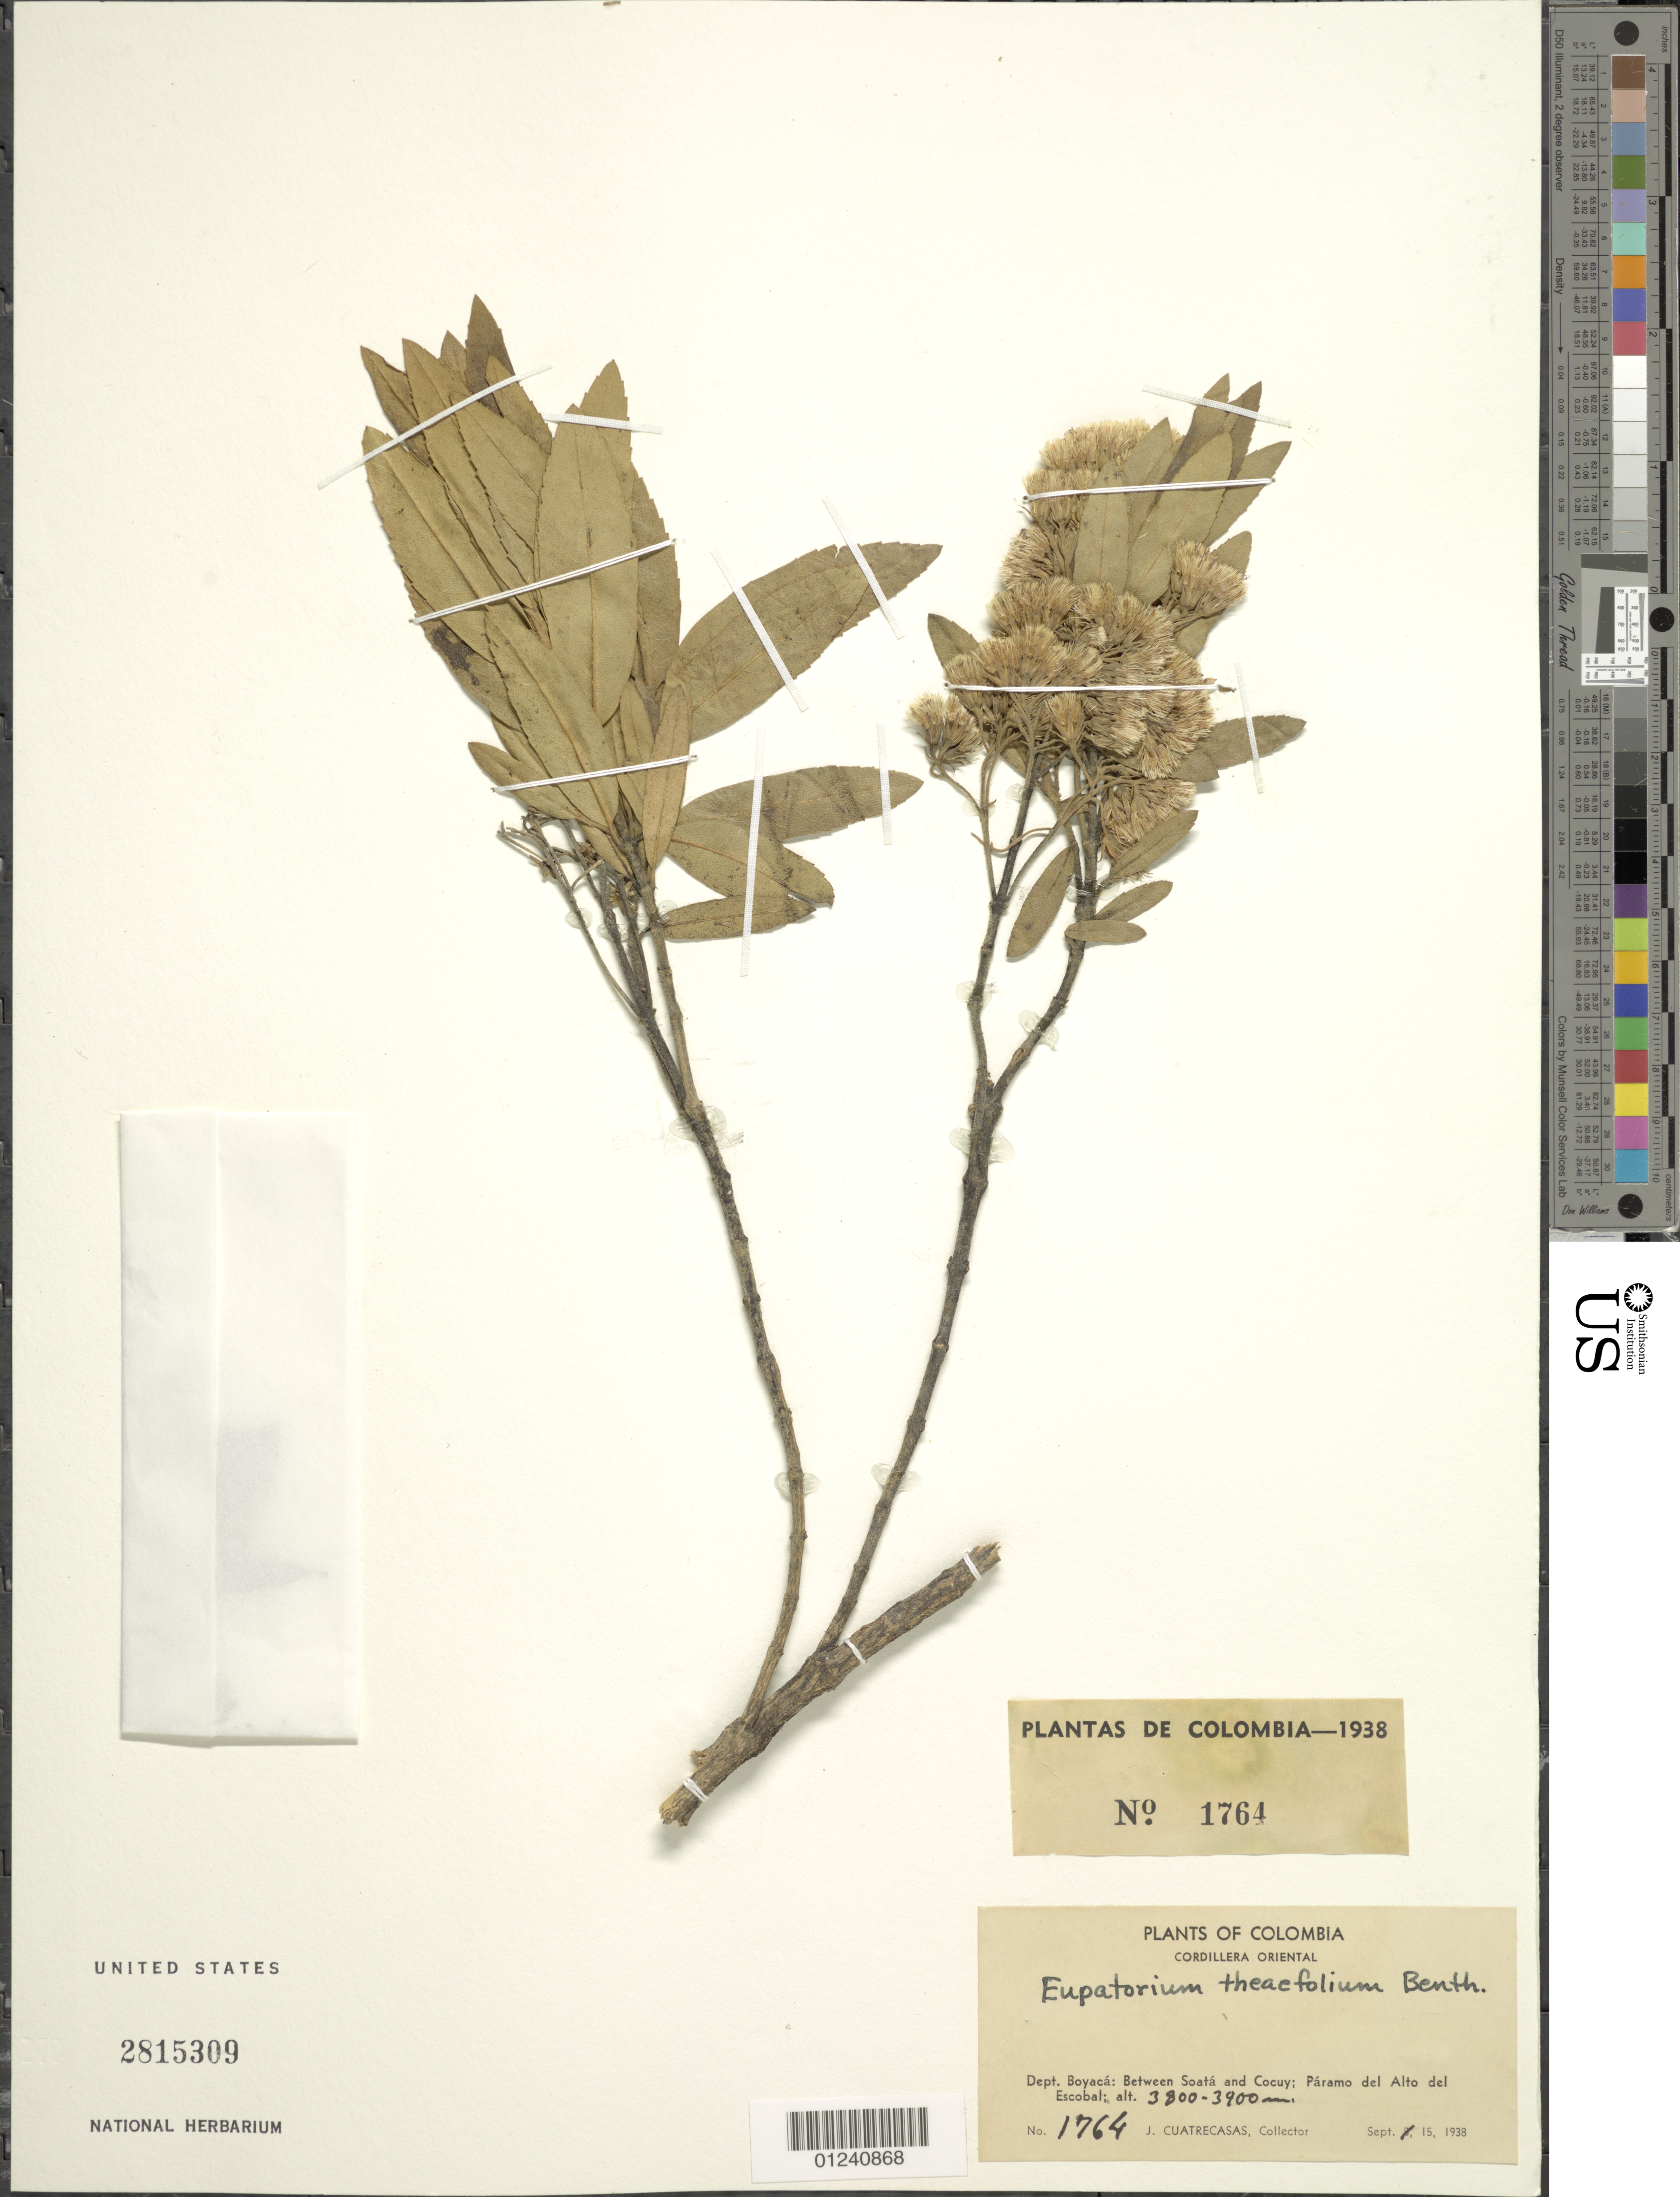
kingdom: Plantae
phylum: Tracheophyta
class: Magnoliopsida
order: Asterales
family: Asteraceae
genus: Ageratina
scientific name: Ageratina theaefolia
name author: (Benth.) R.M. King & H. Rob.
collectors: J. Cuatrecasas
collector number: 1764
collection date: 1938-09-15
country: Colombia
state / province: Boyacá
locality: Between Soata and Cocuy; Paramo del Alto del Escobal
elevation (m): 3800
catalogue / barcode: US 2815309